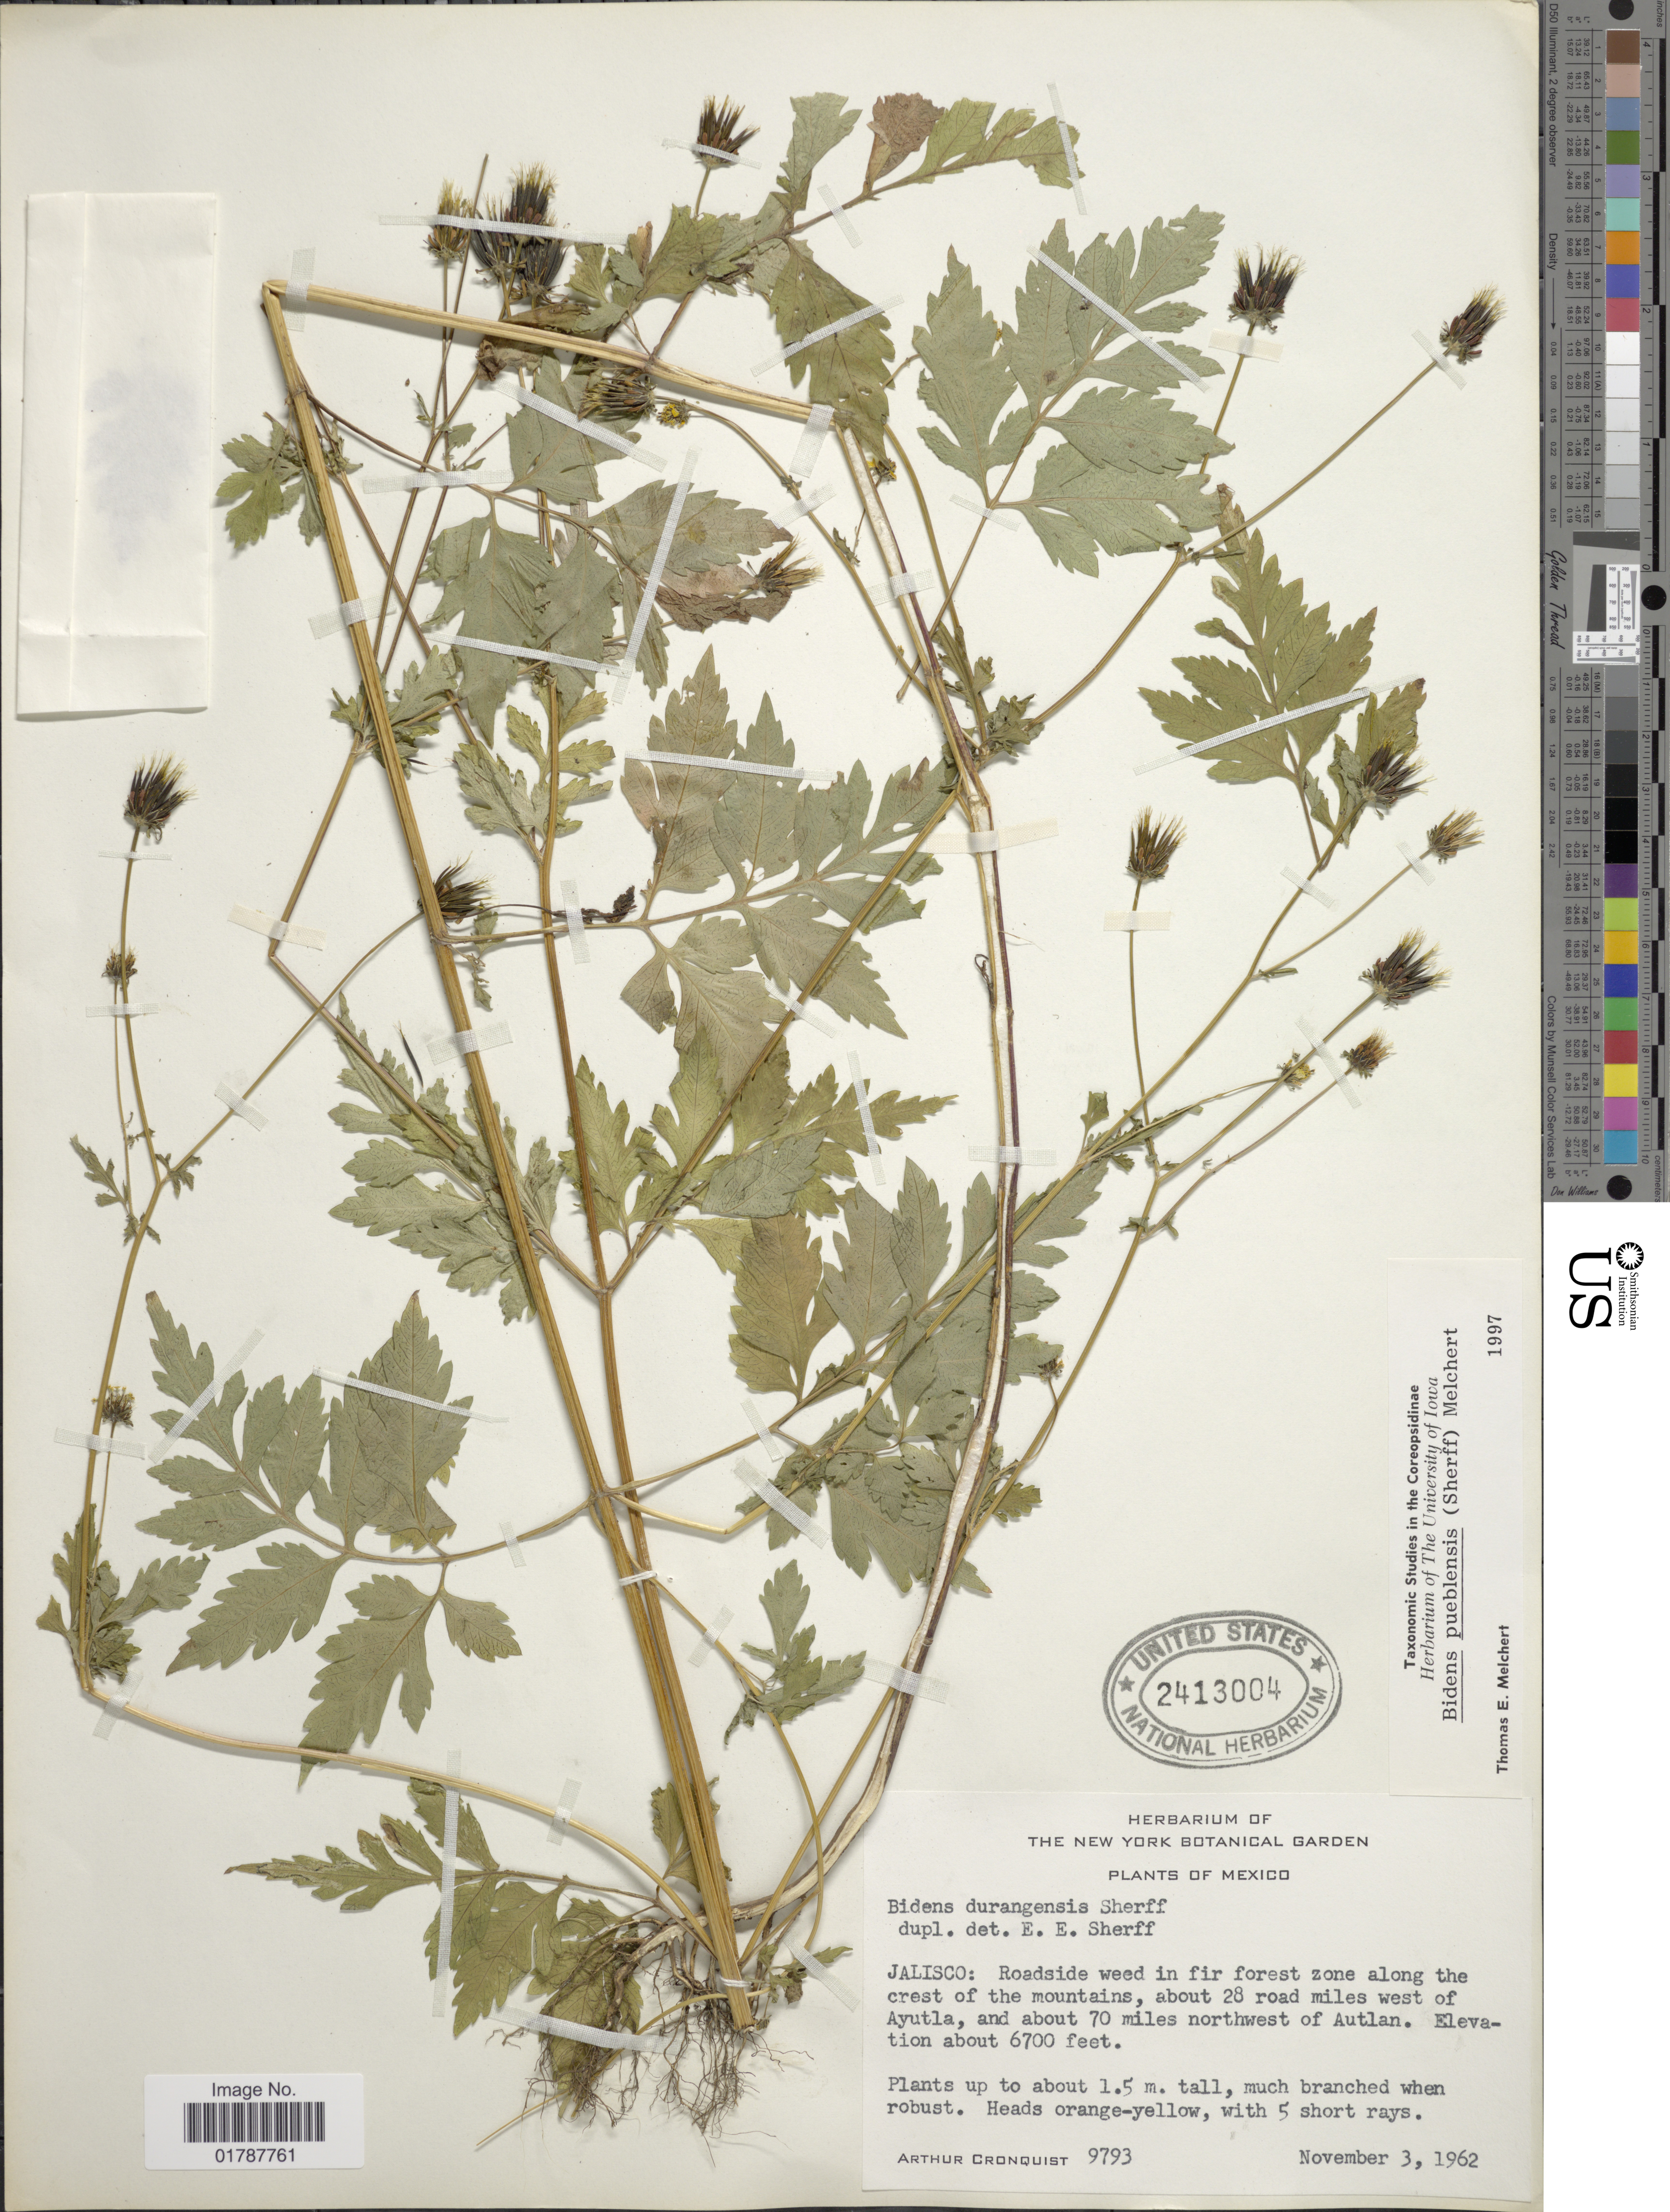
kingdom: Plantae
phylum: Tracheophyta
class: Magnoliopsida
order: Asterales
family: Asteraceae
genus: Bidens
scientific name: Bidens pueblensis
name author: (Sherff) Melchert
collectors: A. J. Cronquist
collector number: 9793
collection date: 1962-11-03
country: Mexico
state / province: Jalisco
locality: Jalisco: roadside weed in fir forest zone along the crest of the mountains, about 28 road miles west of Ayutla, and about 70 miles northwest of Autlan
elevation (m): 2042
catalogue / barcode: US 2413004